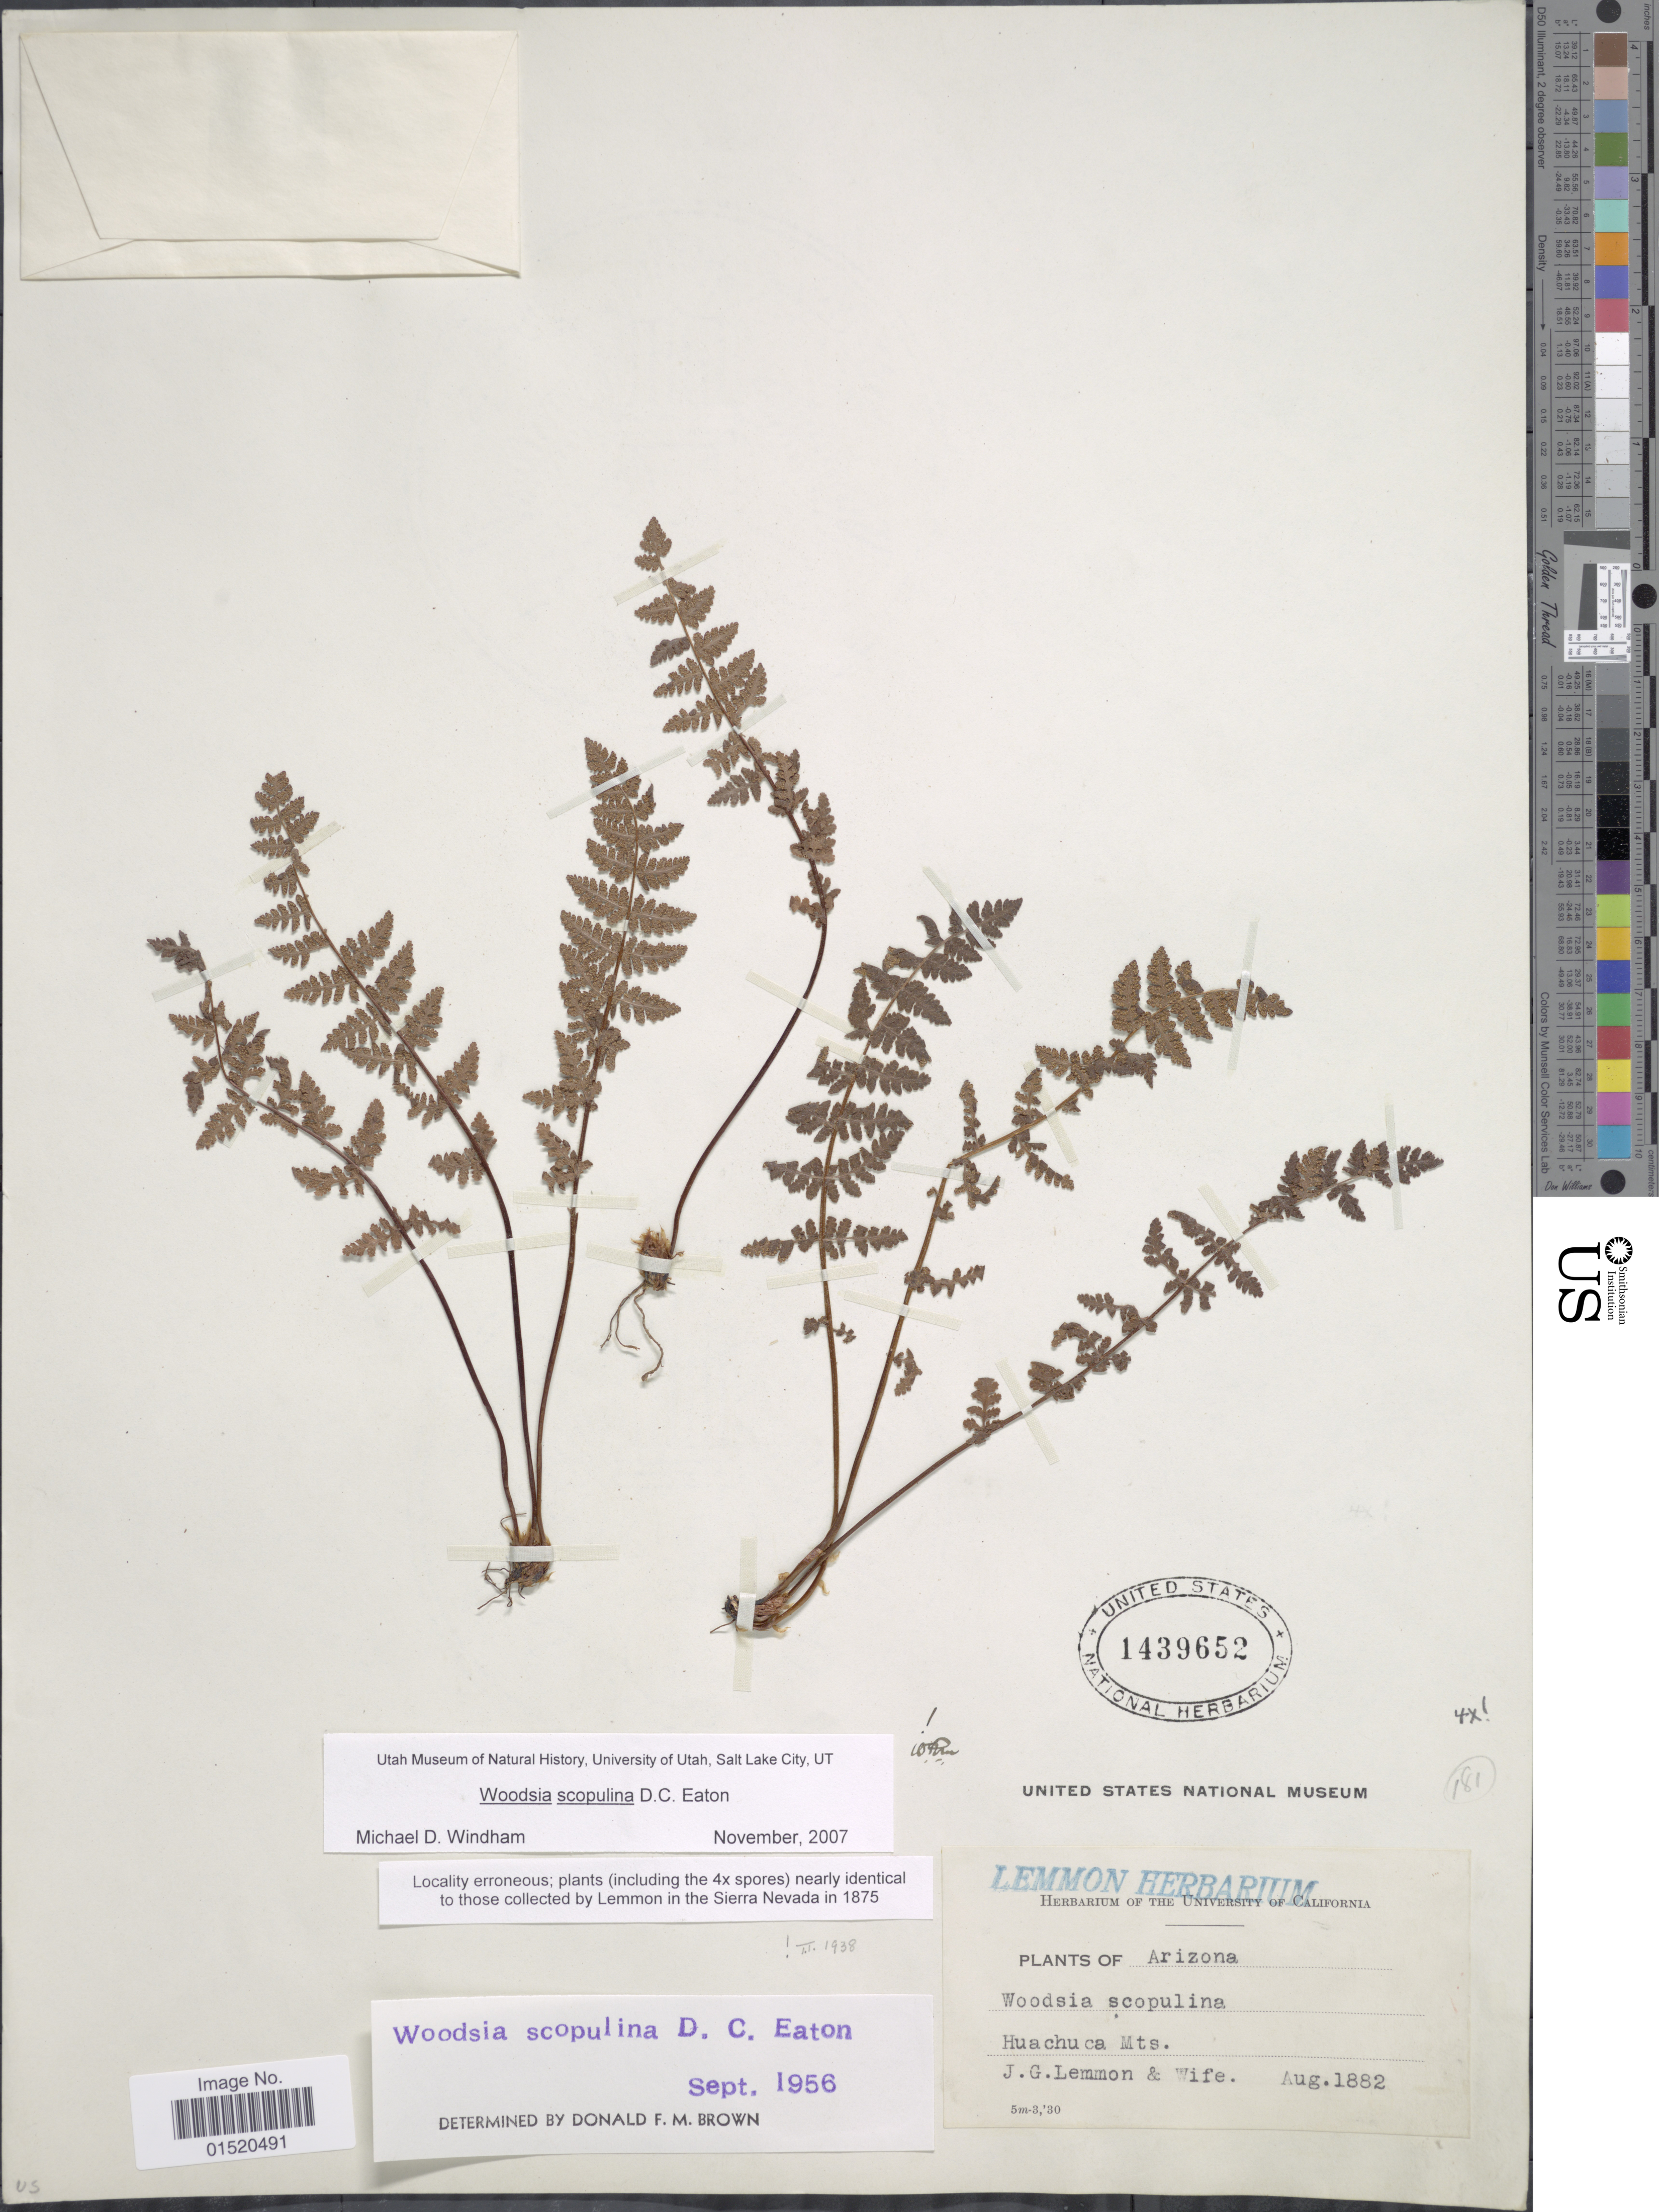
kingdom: Plantae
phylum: Tracheophyta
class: Polypodiopsida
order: Polypodiales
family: Woodsiaceae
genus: Woodsia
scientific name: Woodsia scopulina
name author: D.C. Eaton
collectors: J. Lemon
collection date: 1882-08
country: United States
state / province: Arizona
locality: Huachuca Mts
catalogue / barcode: US 1439652